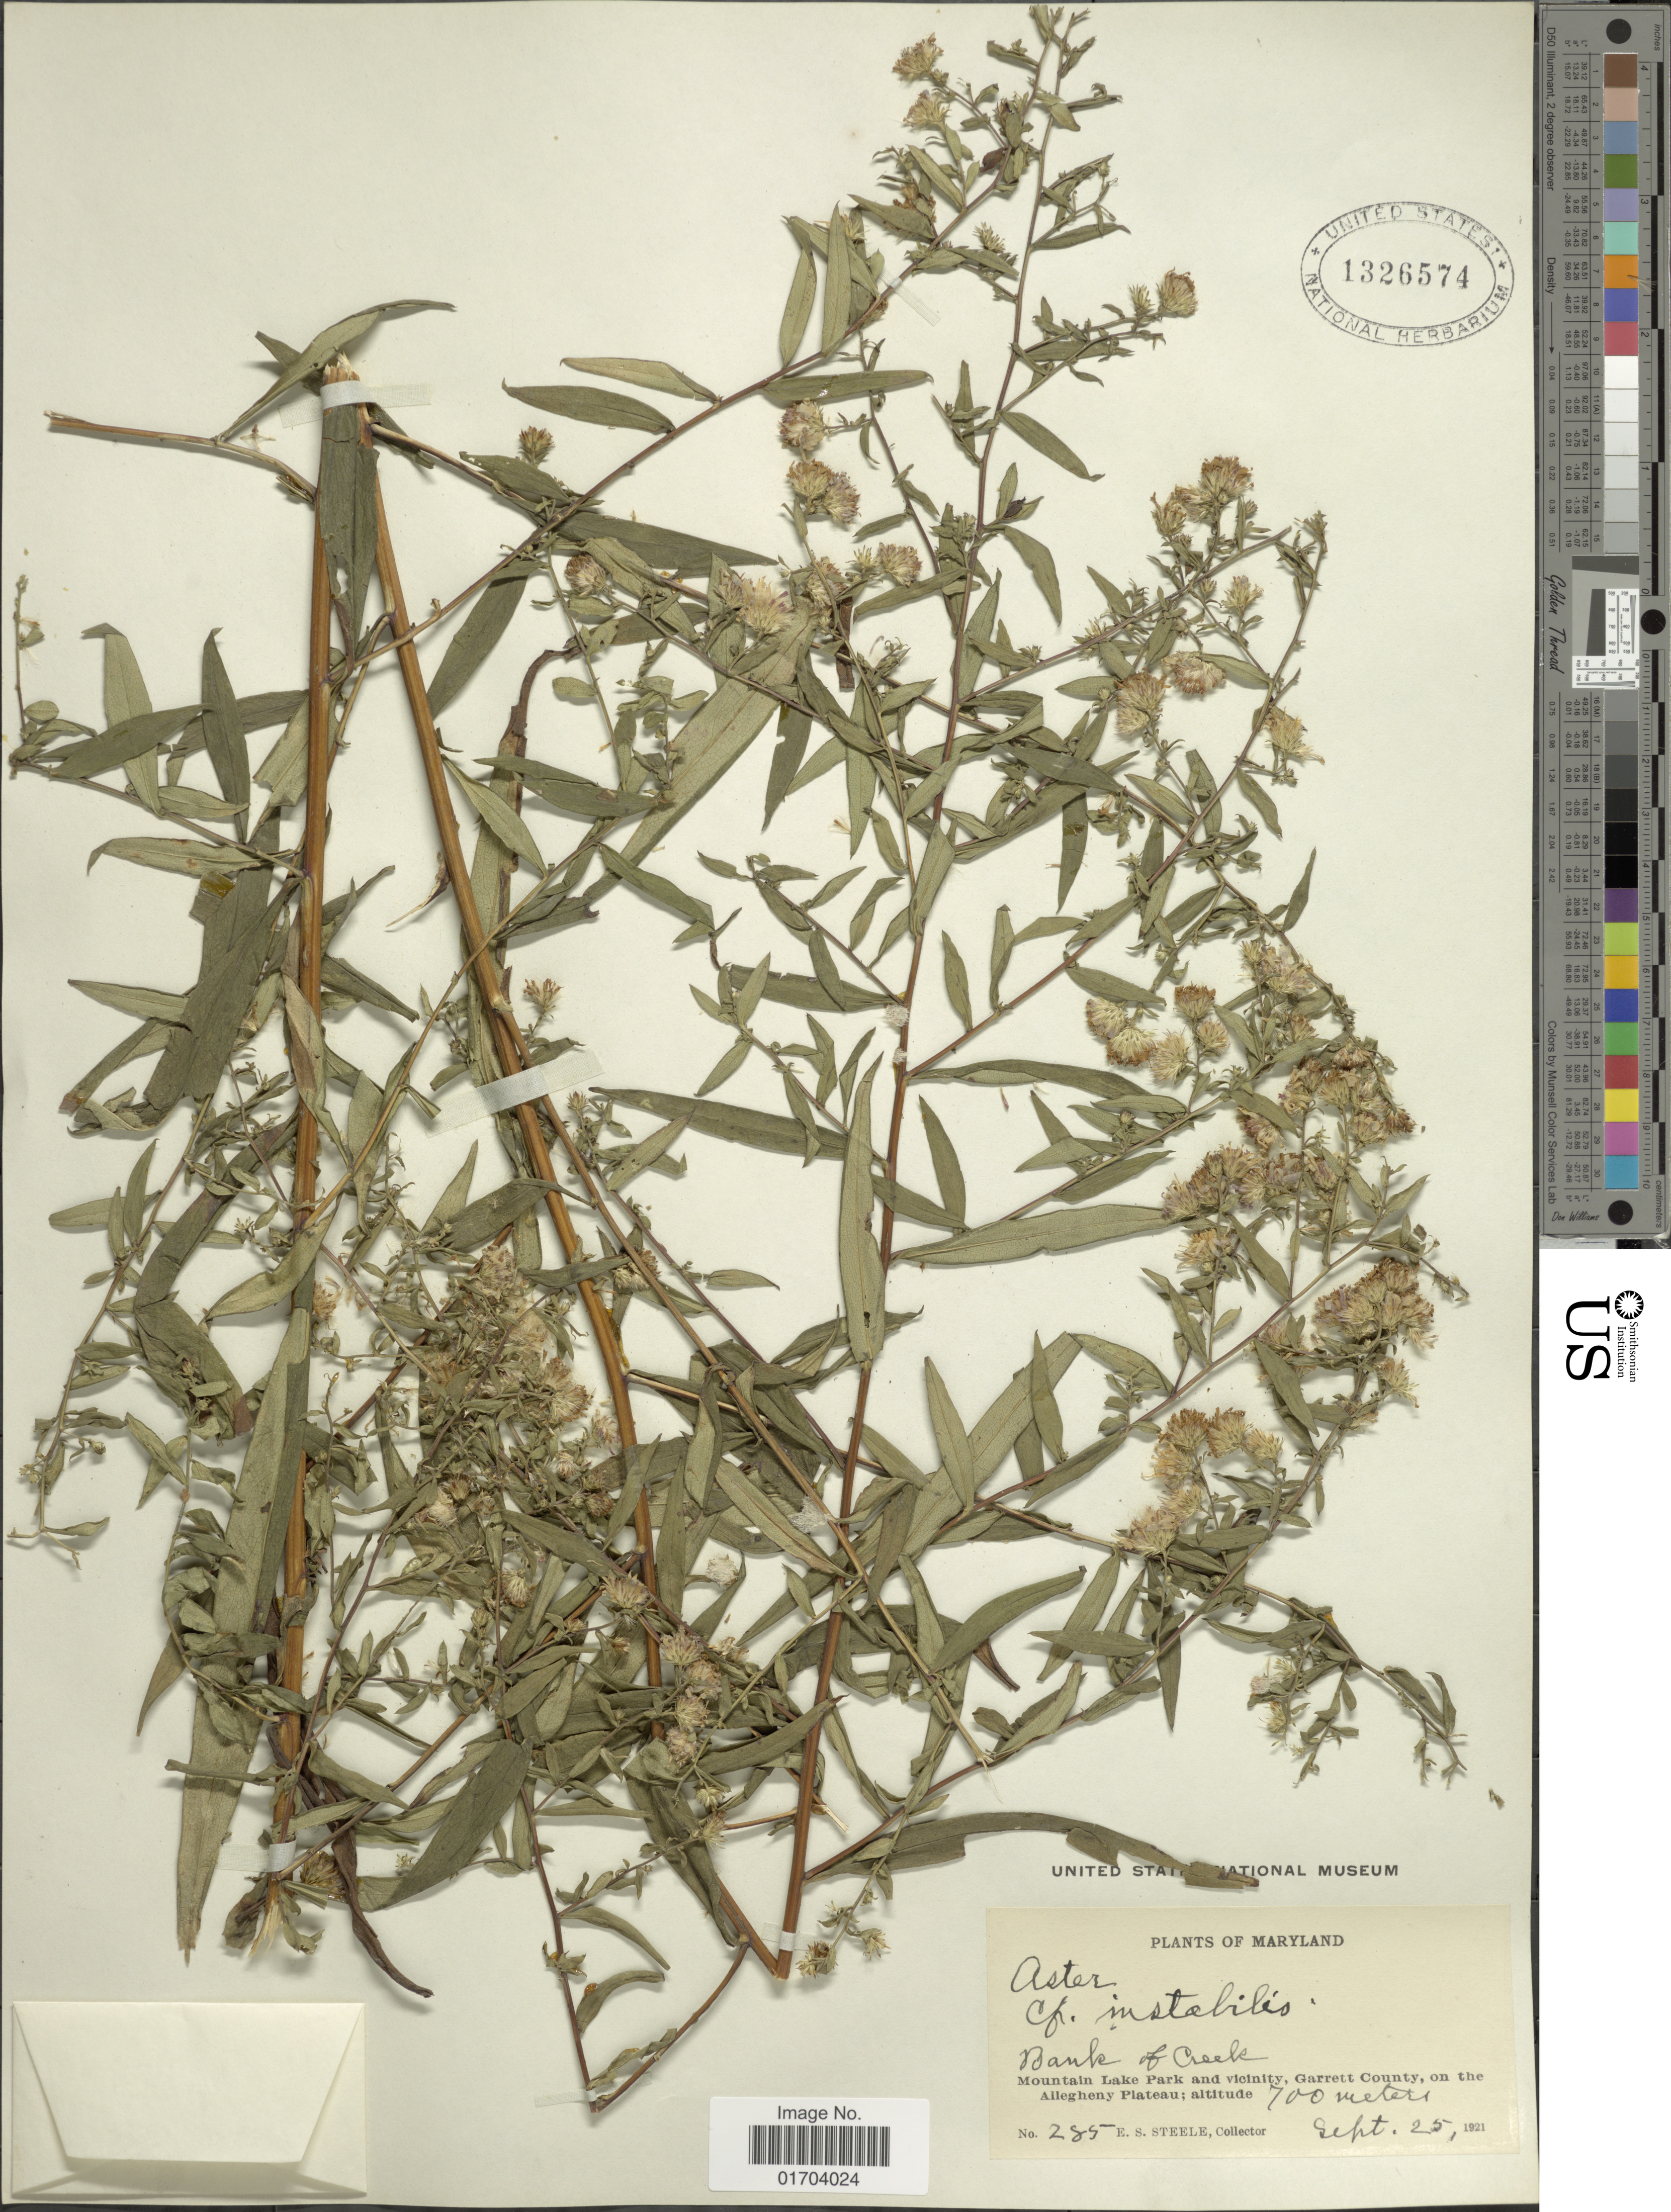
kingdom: Plantae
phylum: Tracheophyta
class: Magnoliopsida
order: Asterales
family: Asteraceae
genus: Aster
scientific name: Aster instabilis E.S. Steele sp. nov. ined.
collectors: E. Steele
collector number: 285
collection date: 1921-09-25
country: United States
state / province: Maryland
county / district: Garrett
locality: Bank of Creek, Mountain Lake Park and Vicinity, Garrett County, on the Allegheny Plateau.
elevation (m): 700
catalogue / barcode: US 1326574